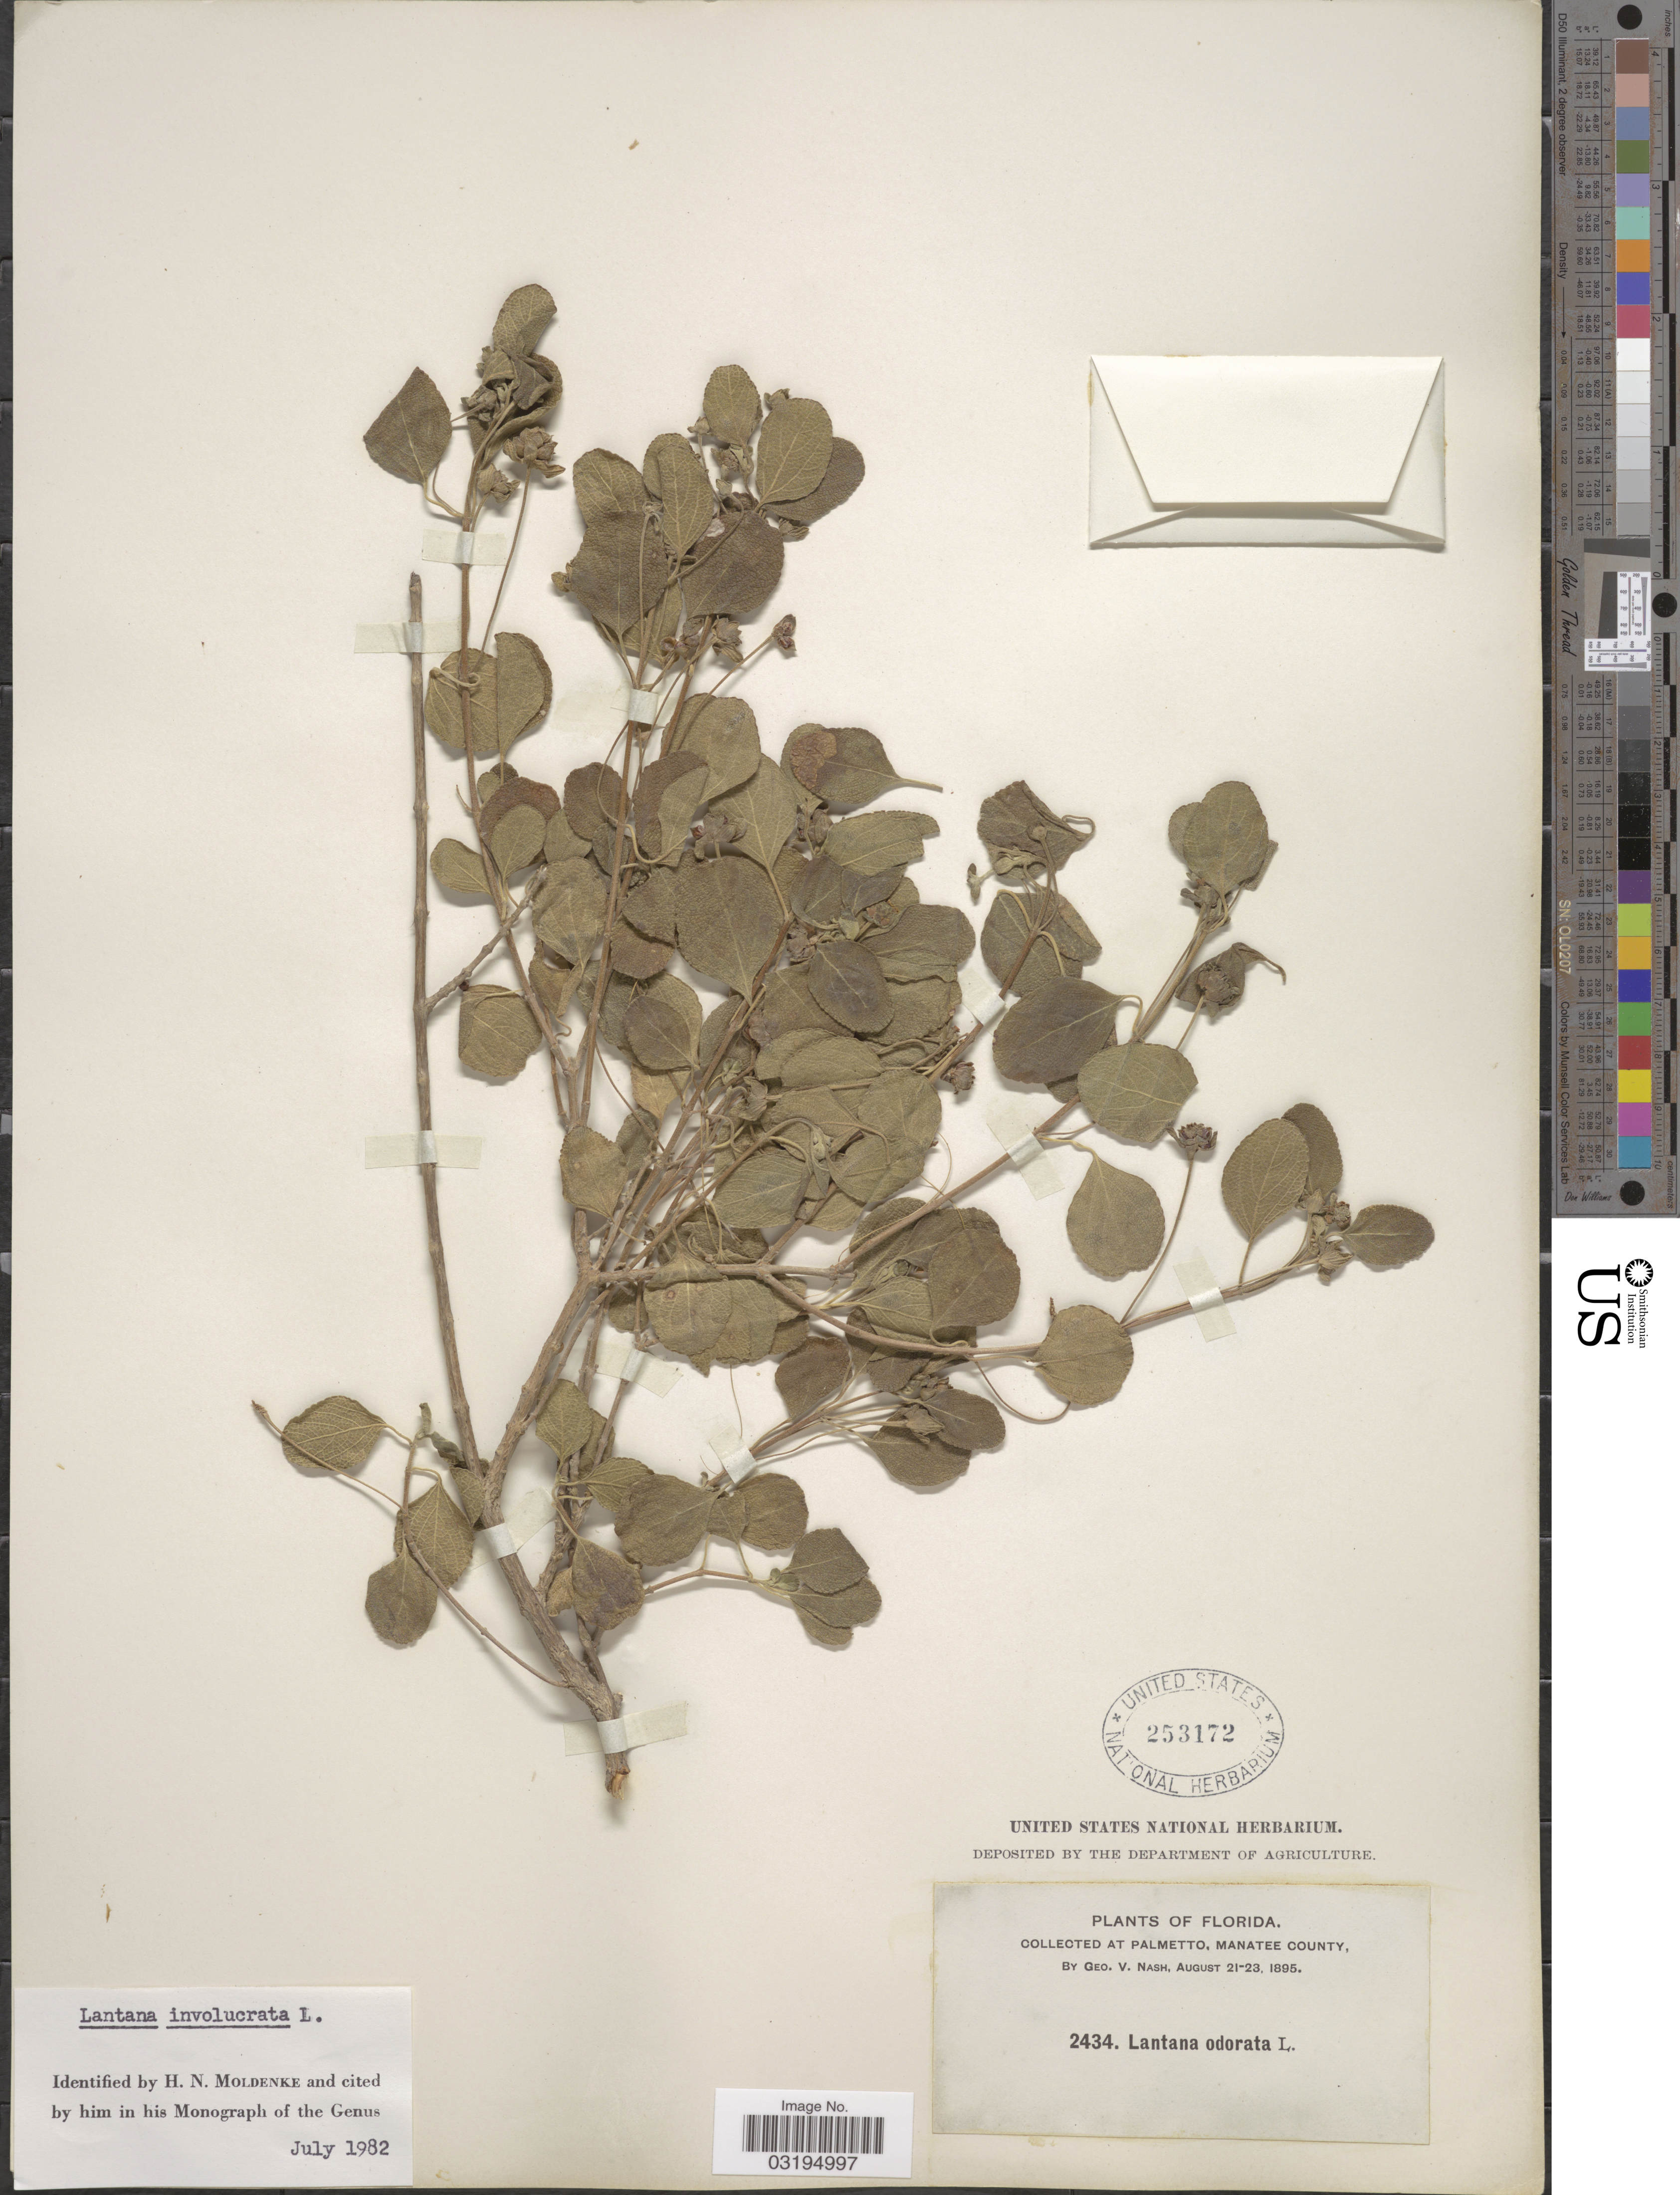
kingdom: Plantae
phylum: Tracheophyta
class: Magnoliopsida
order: Lamiales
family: Verbenaceae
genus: Lantana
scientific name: Lantana involucrata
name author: L.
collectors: G. V. Nash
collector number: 2434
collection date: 1895-08-21/1895-08-23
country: United States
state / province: Florida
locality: Palmetto, Manatee County.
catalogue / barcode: US 253172